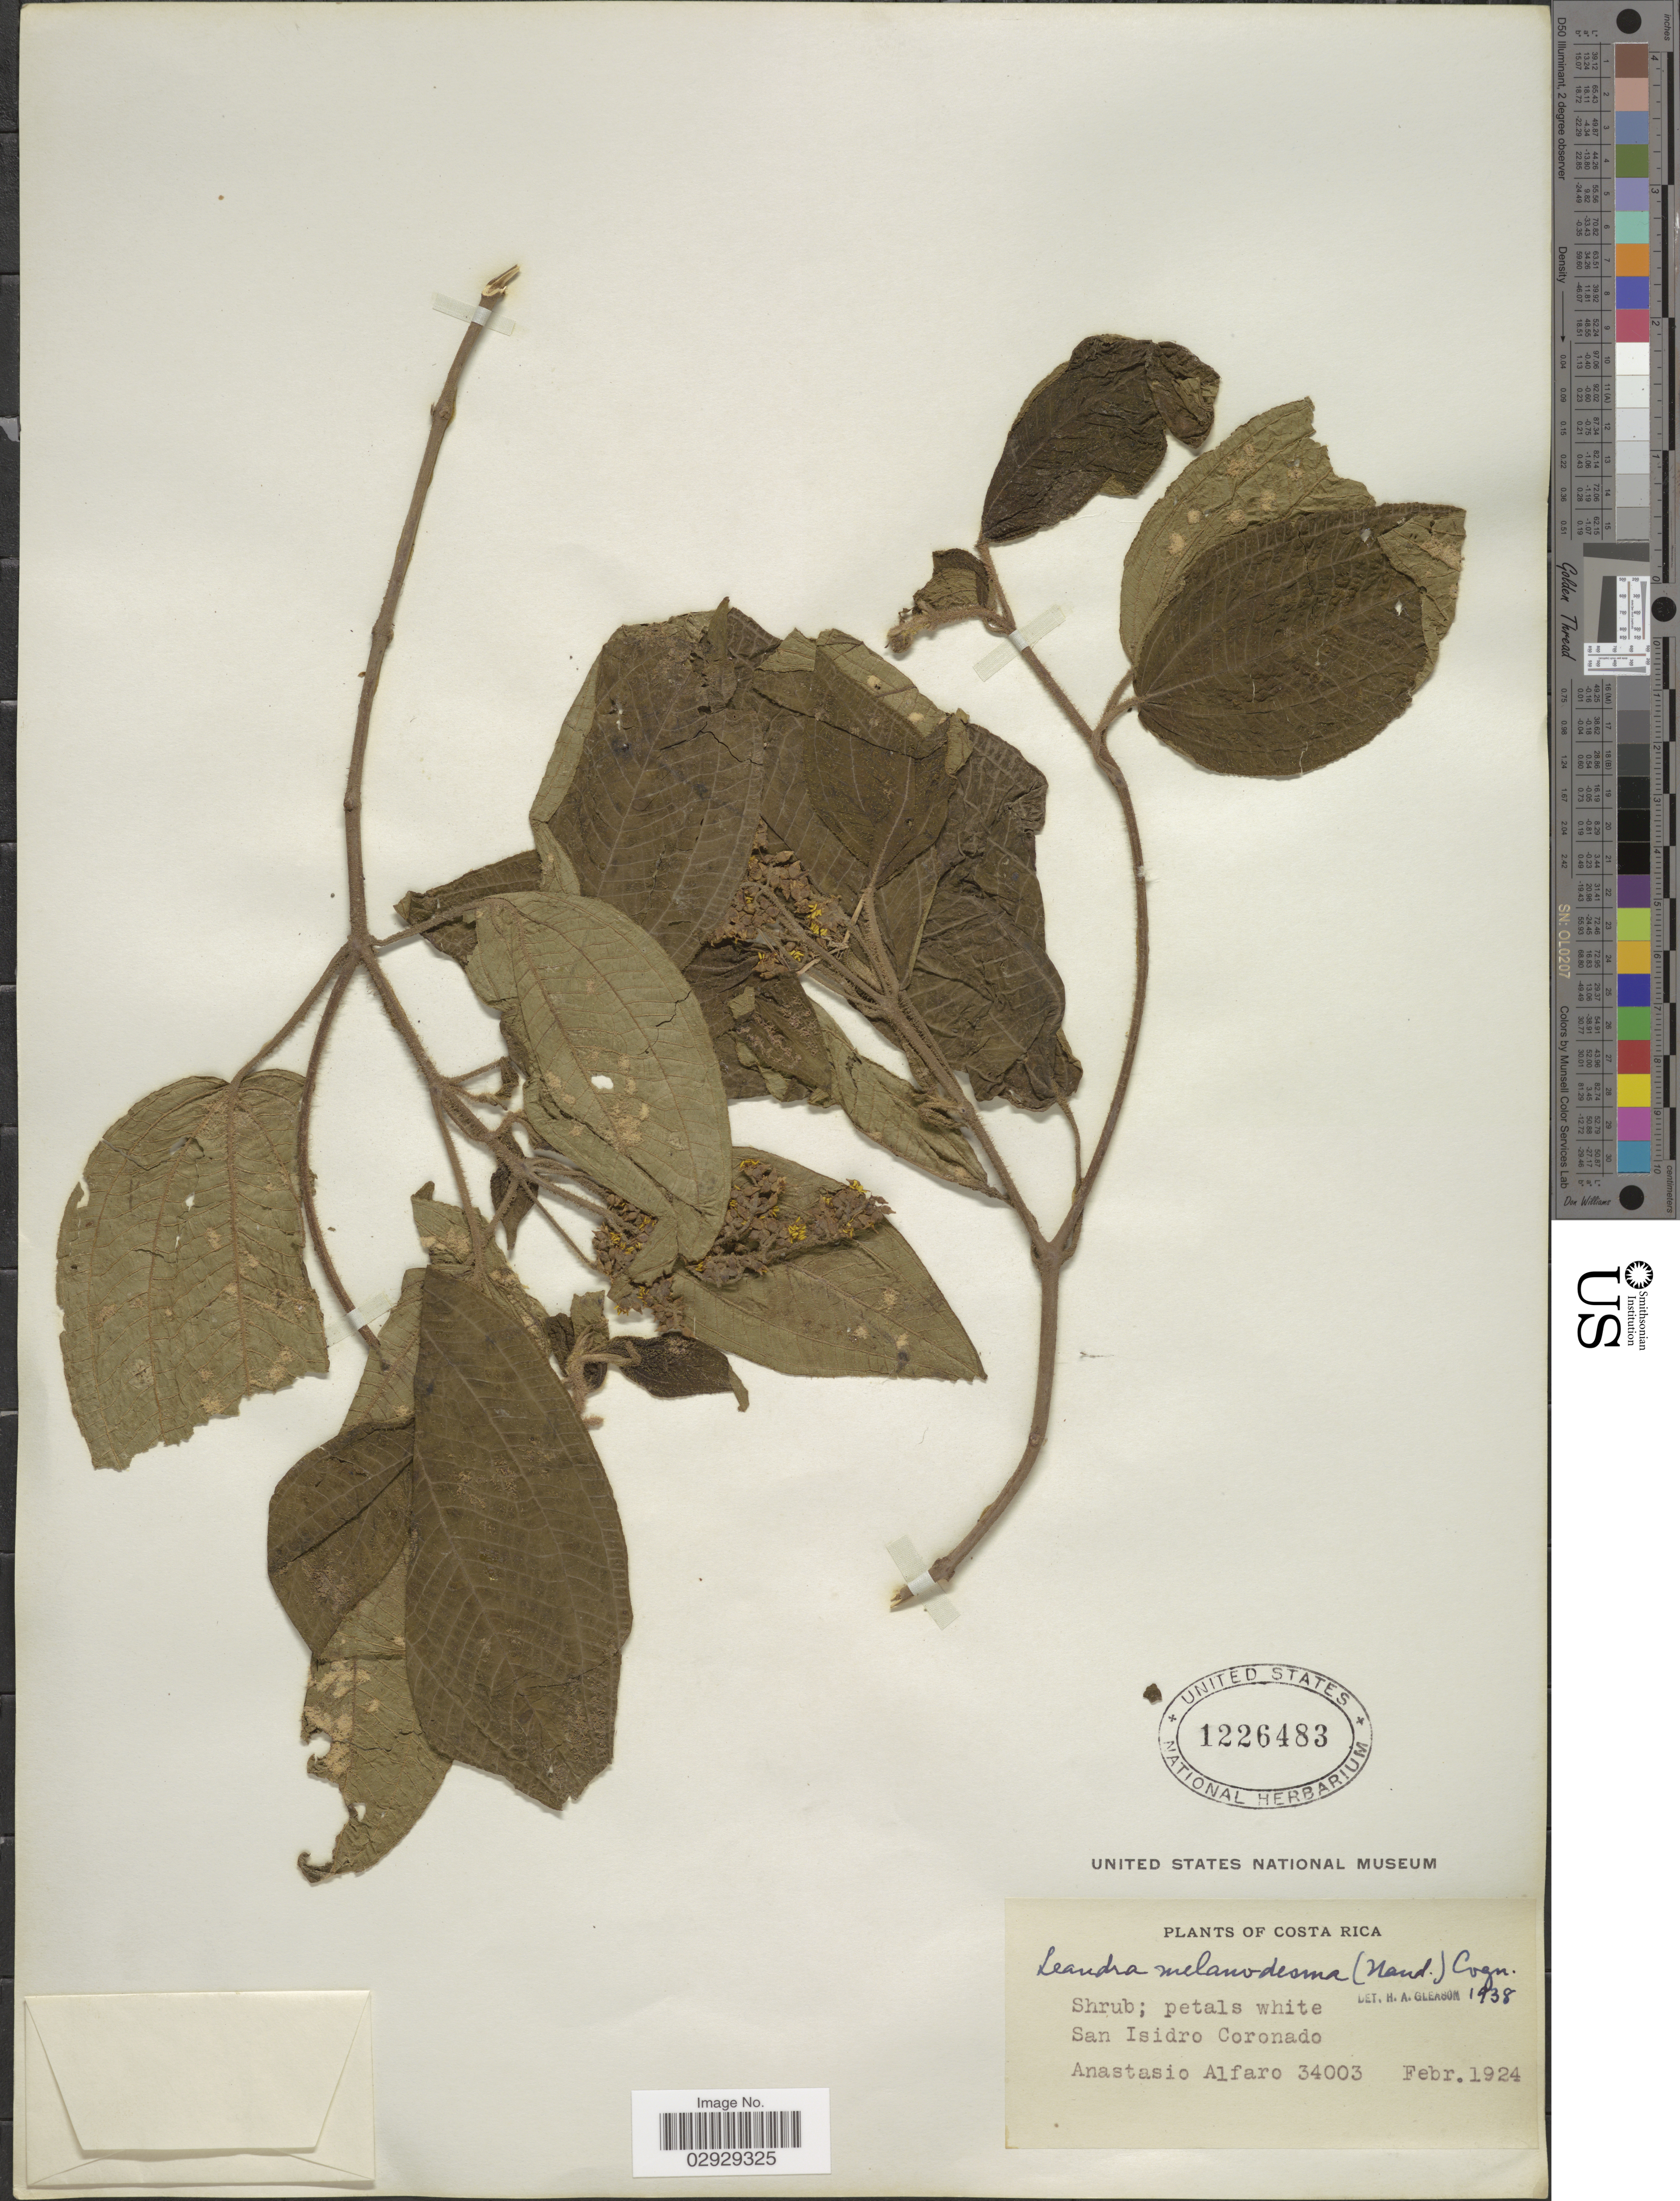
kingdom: Plantae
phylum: Tracheophyta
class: Magnoliopsida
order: Myrtales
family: Melastomataceae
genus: Leandra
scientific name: Leandra melanodesma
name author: (Naudin) Cogn.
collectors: A. Alfaro Gonzalez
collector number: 34003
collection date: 1924-02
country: Costa Rica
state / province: San José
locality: San Isidro Coronado.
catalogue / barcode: US 1226483